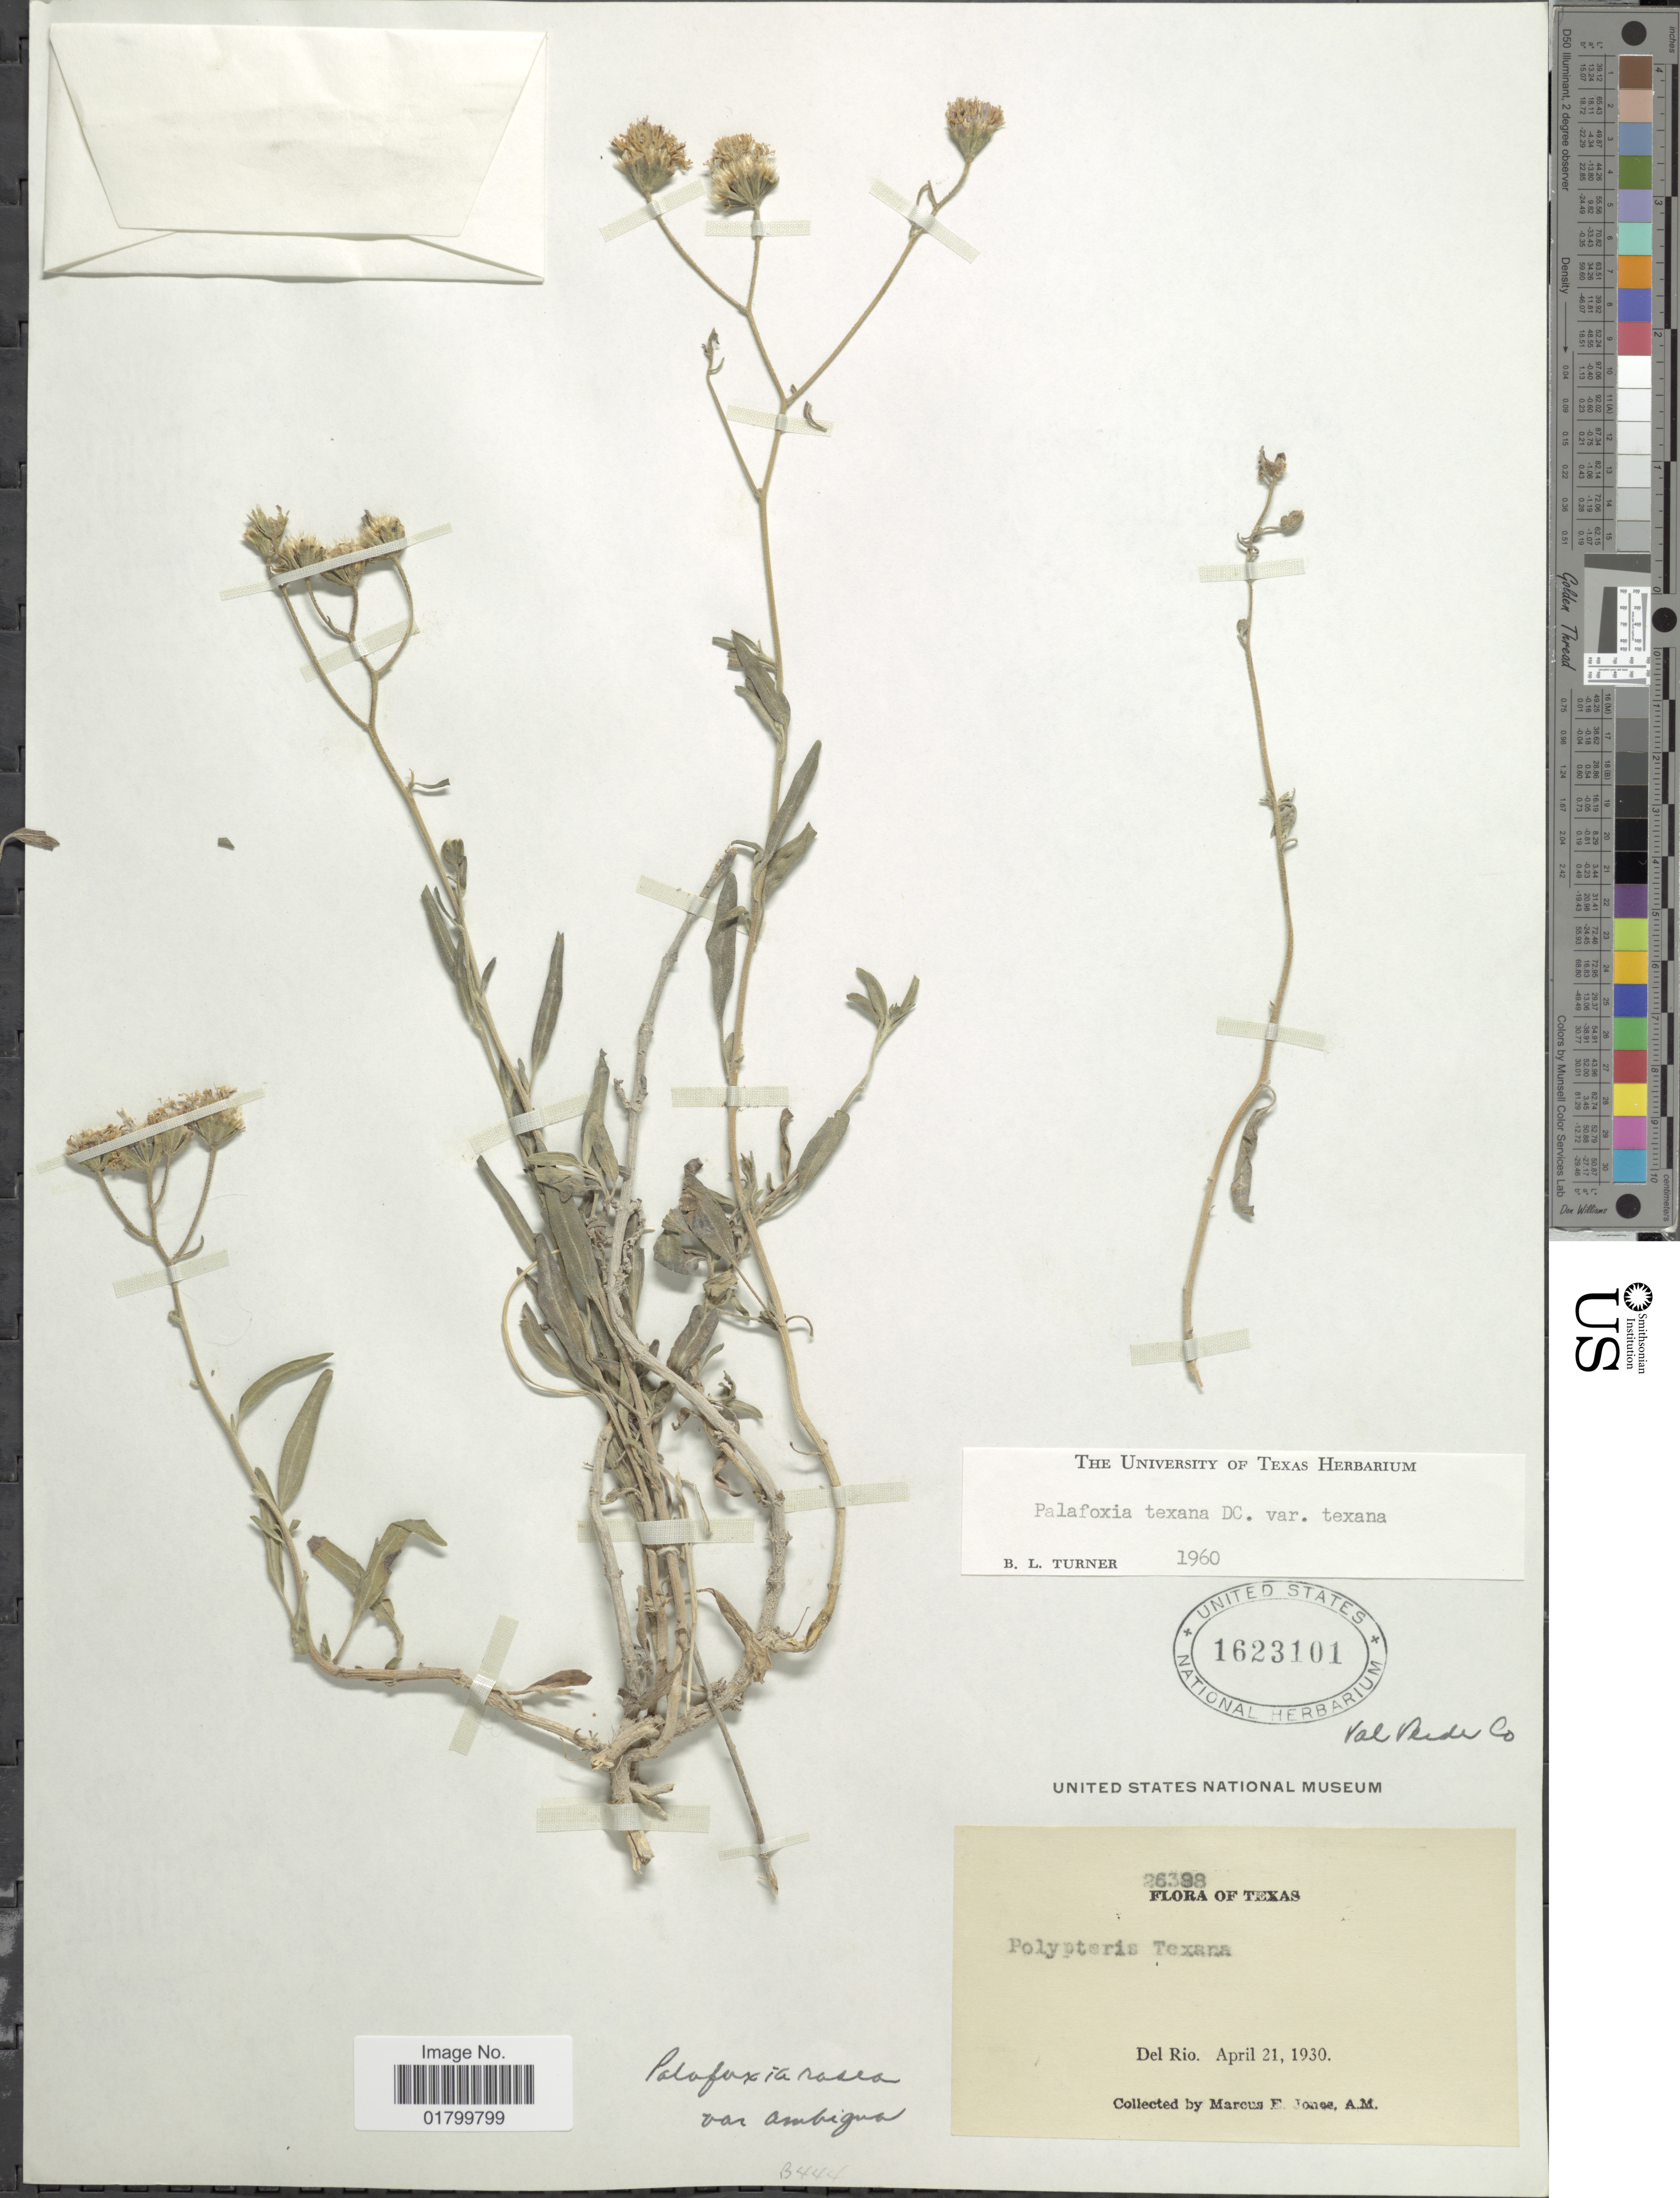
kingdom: Plantae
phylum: Tracheophyta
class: Magnoliopsida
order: Asterales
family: Asteraceae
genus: Palafoxia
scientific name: Palafoxia texana var. texana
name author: DC.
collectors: M. E. Jones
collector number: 26398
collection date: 1930-04-21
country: United States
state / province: Texas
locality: Del Rio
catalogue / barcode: US 1623101